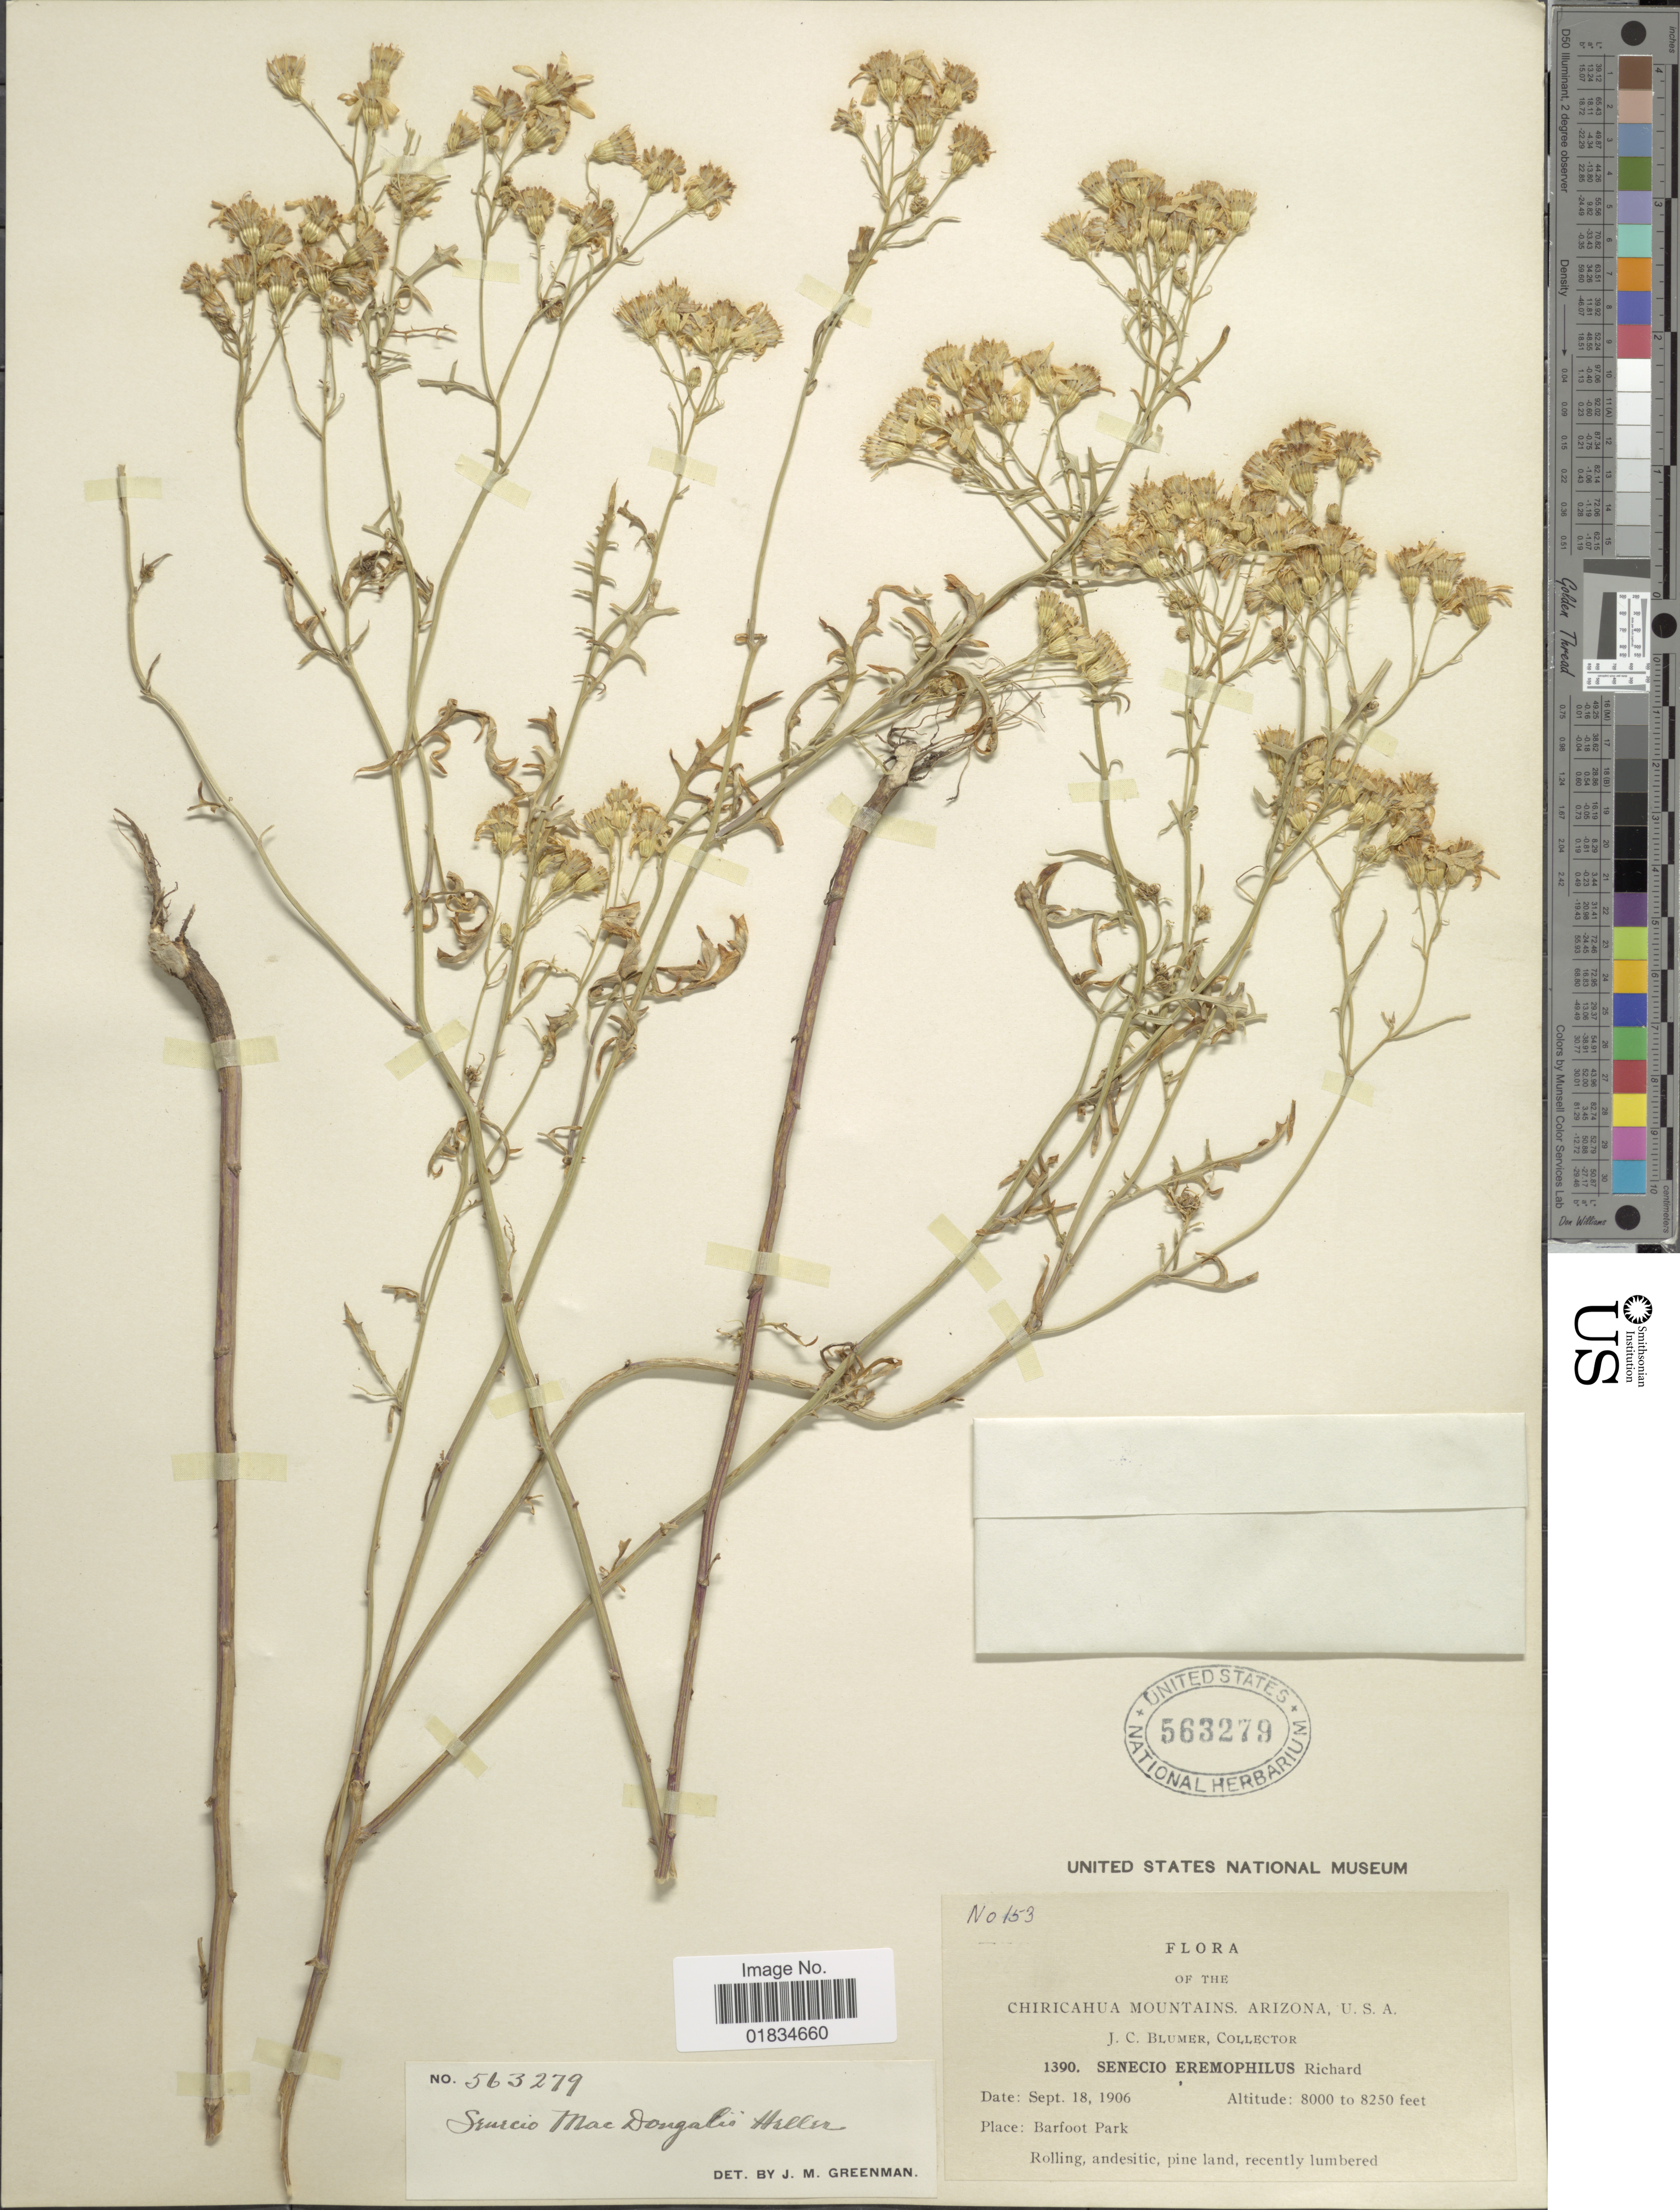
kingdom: Plantae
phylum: Tracheophyta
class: Magnoliopsida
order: Asterales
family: Asteraceae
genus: Senecio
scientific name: Senecio macdougalii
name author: A. Heller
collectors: J. C. Blumer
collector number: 153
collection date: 1906-09-18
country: United States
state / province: Arizona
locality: Chiracahua Mountains, Barfoot Park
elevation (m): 2438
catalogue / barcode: US 563279